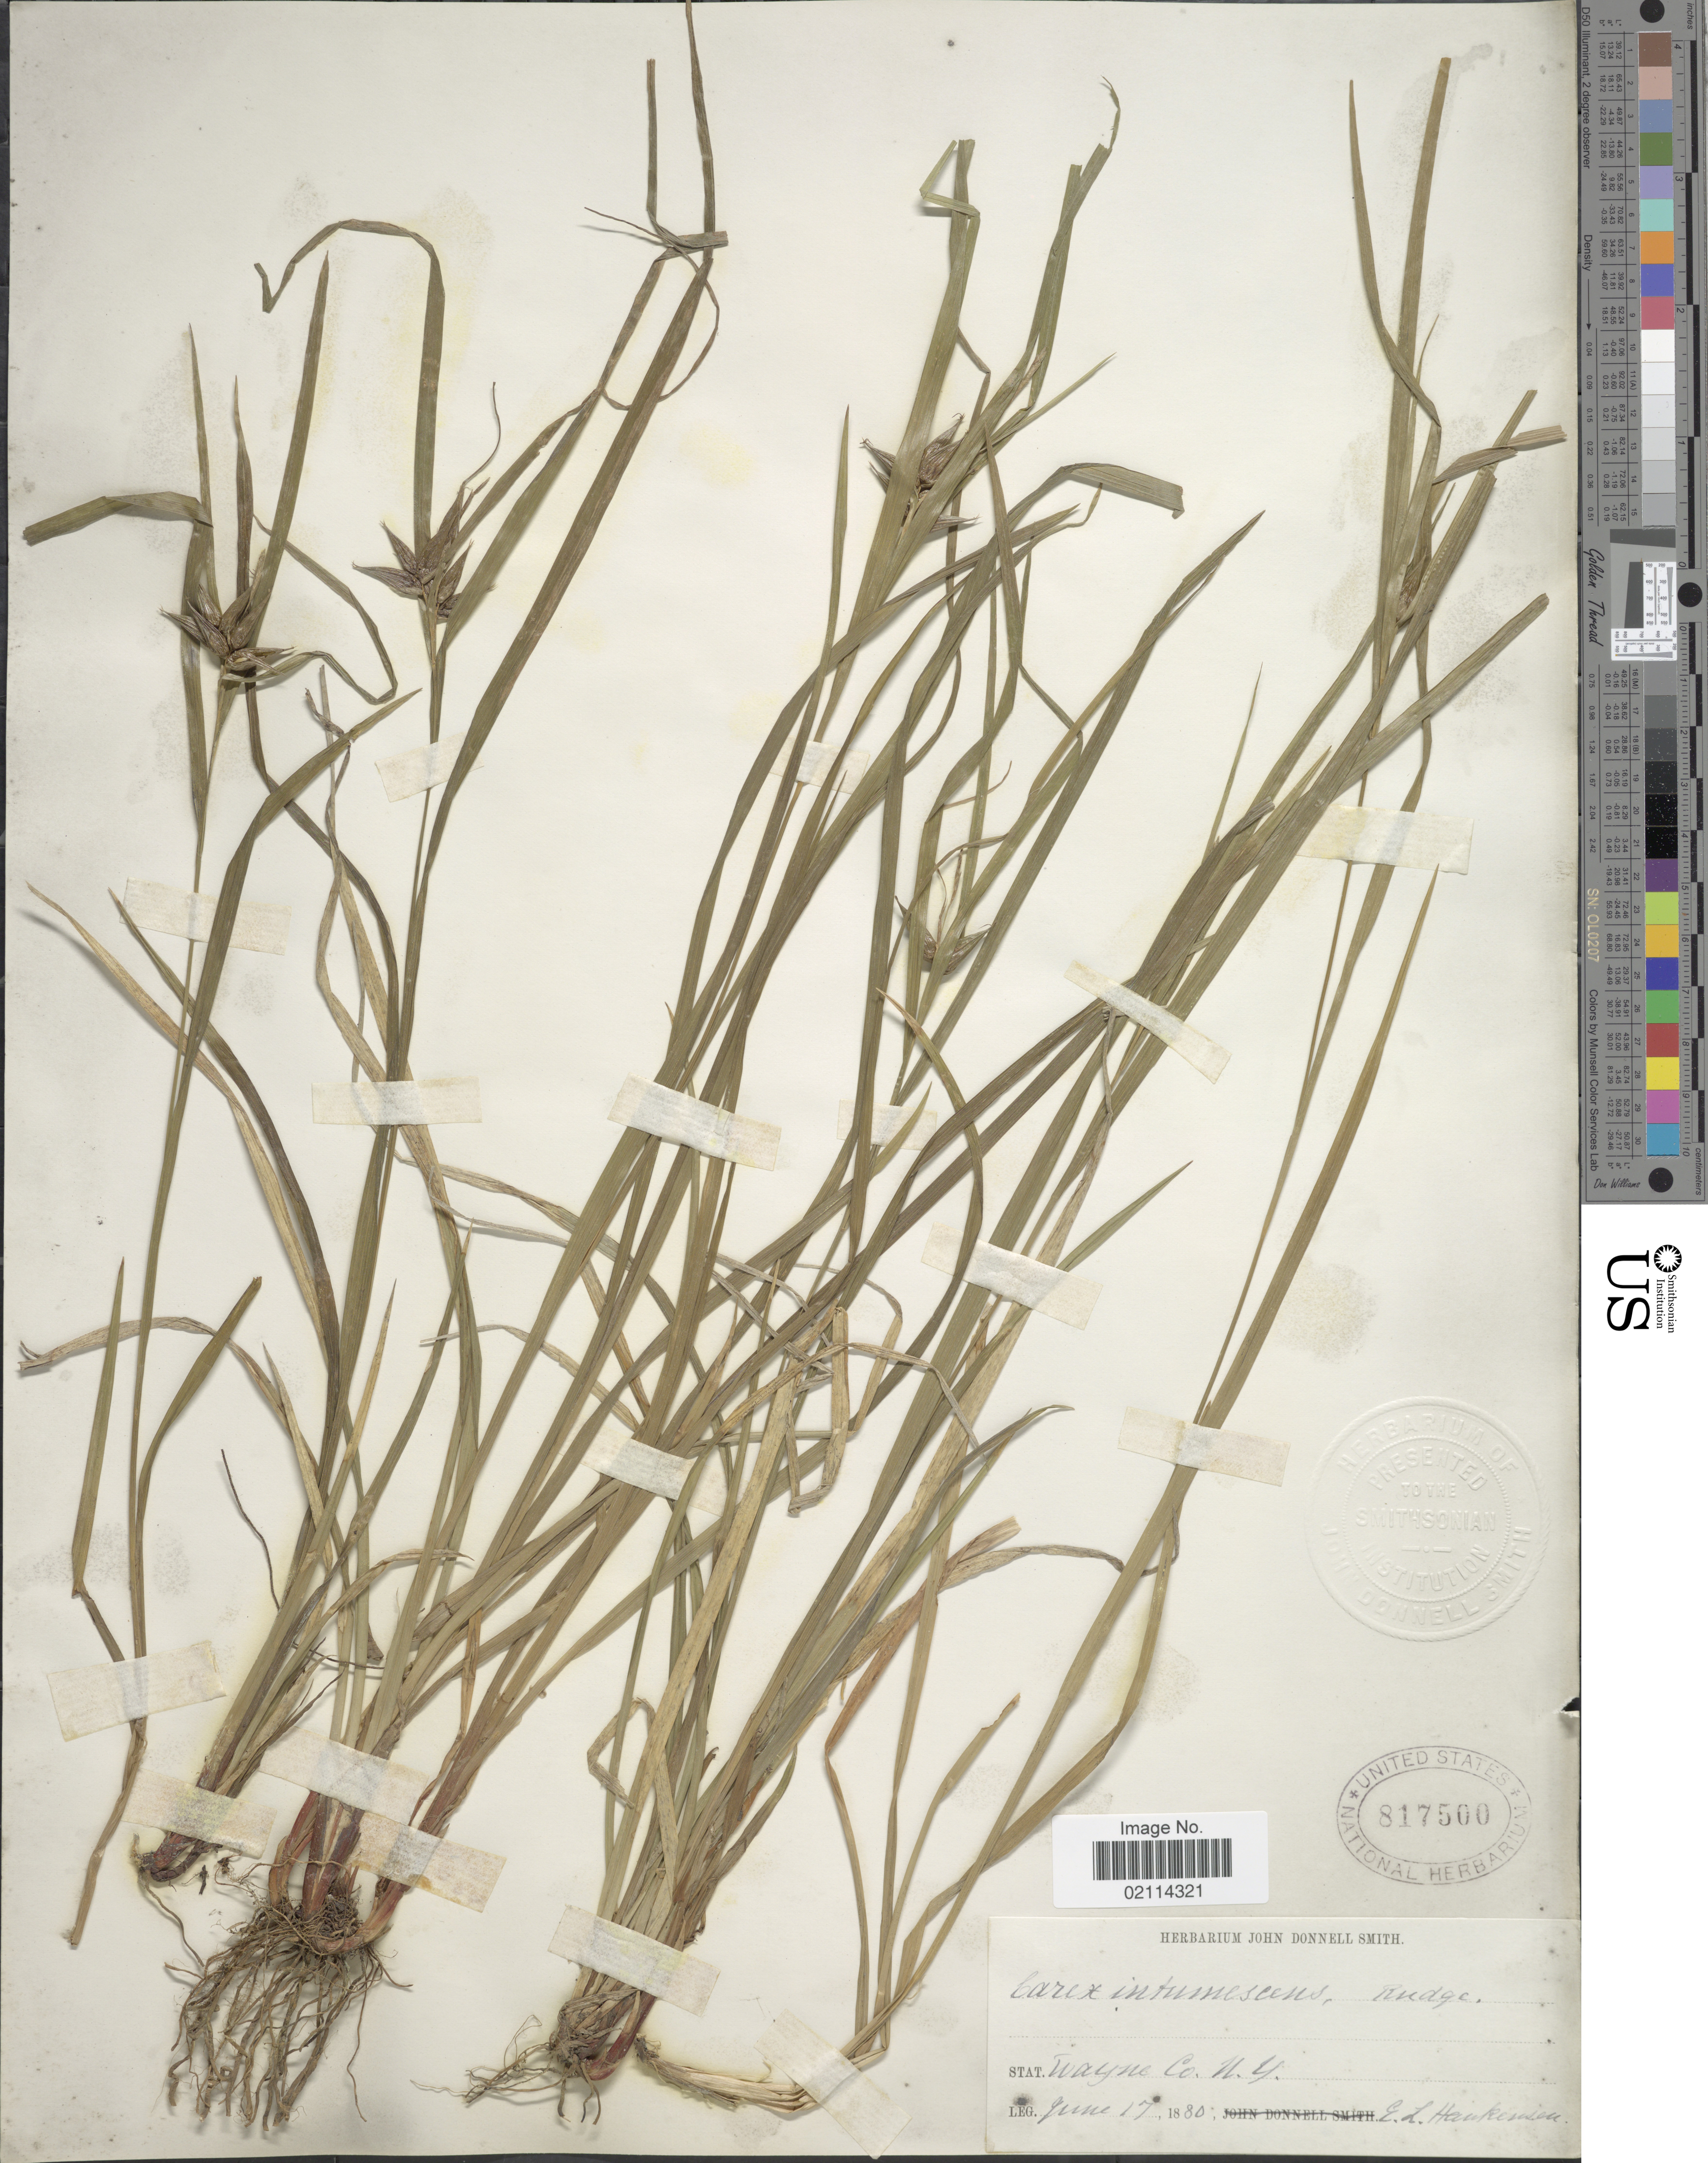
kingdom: Plantae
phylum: Tracheophyta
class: Liliopsida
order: Poales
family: Cyperaceae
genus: Carex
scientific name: Carex intumescens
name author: Rudge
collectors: E. Hankenson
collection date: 1880-06-17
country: United States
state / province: New York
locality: Wayne Co.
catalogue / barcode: US 817500